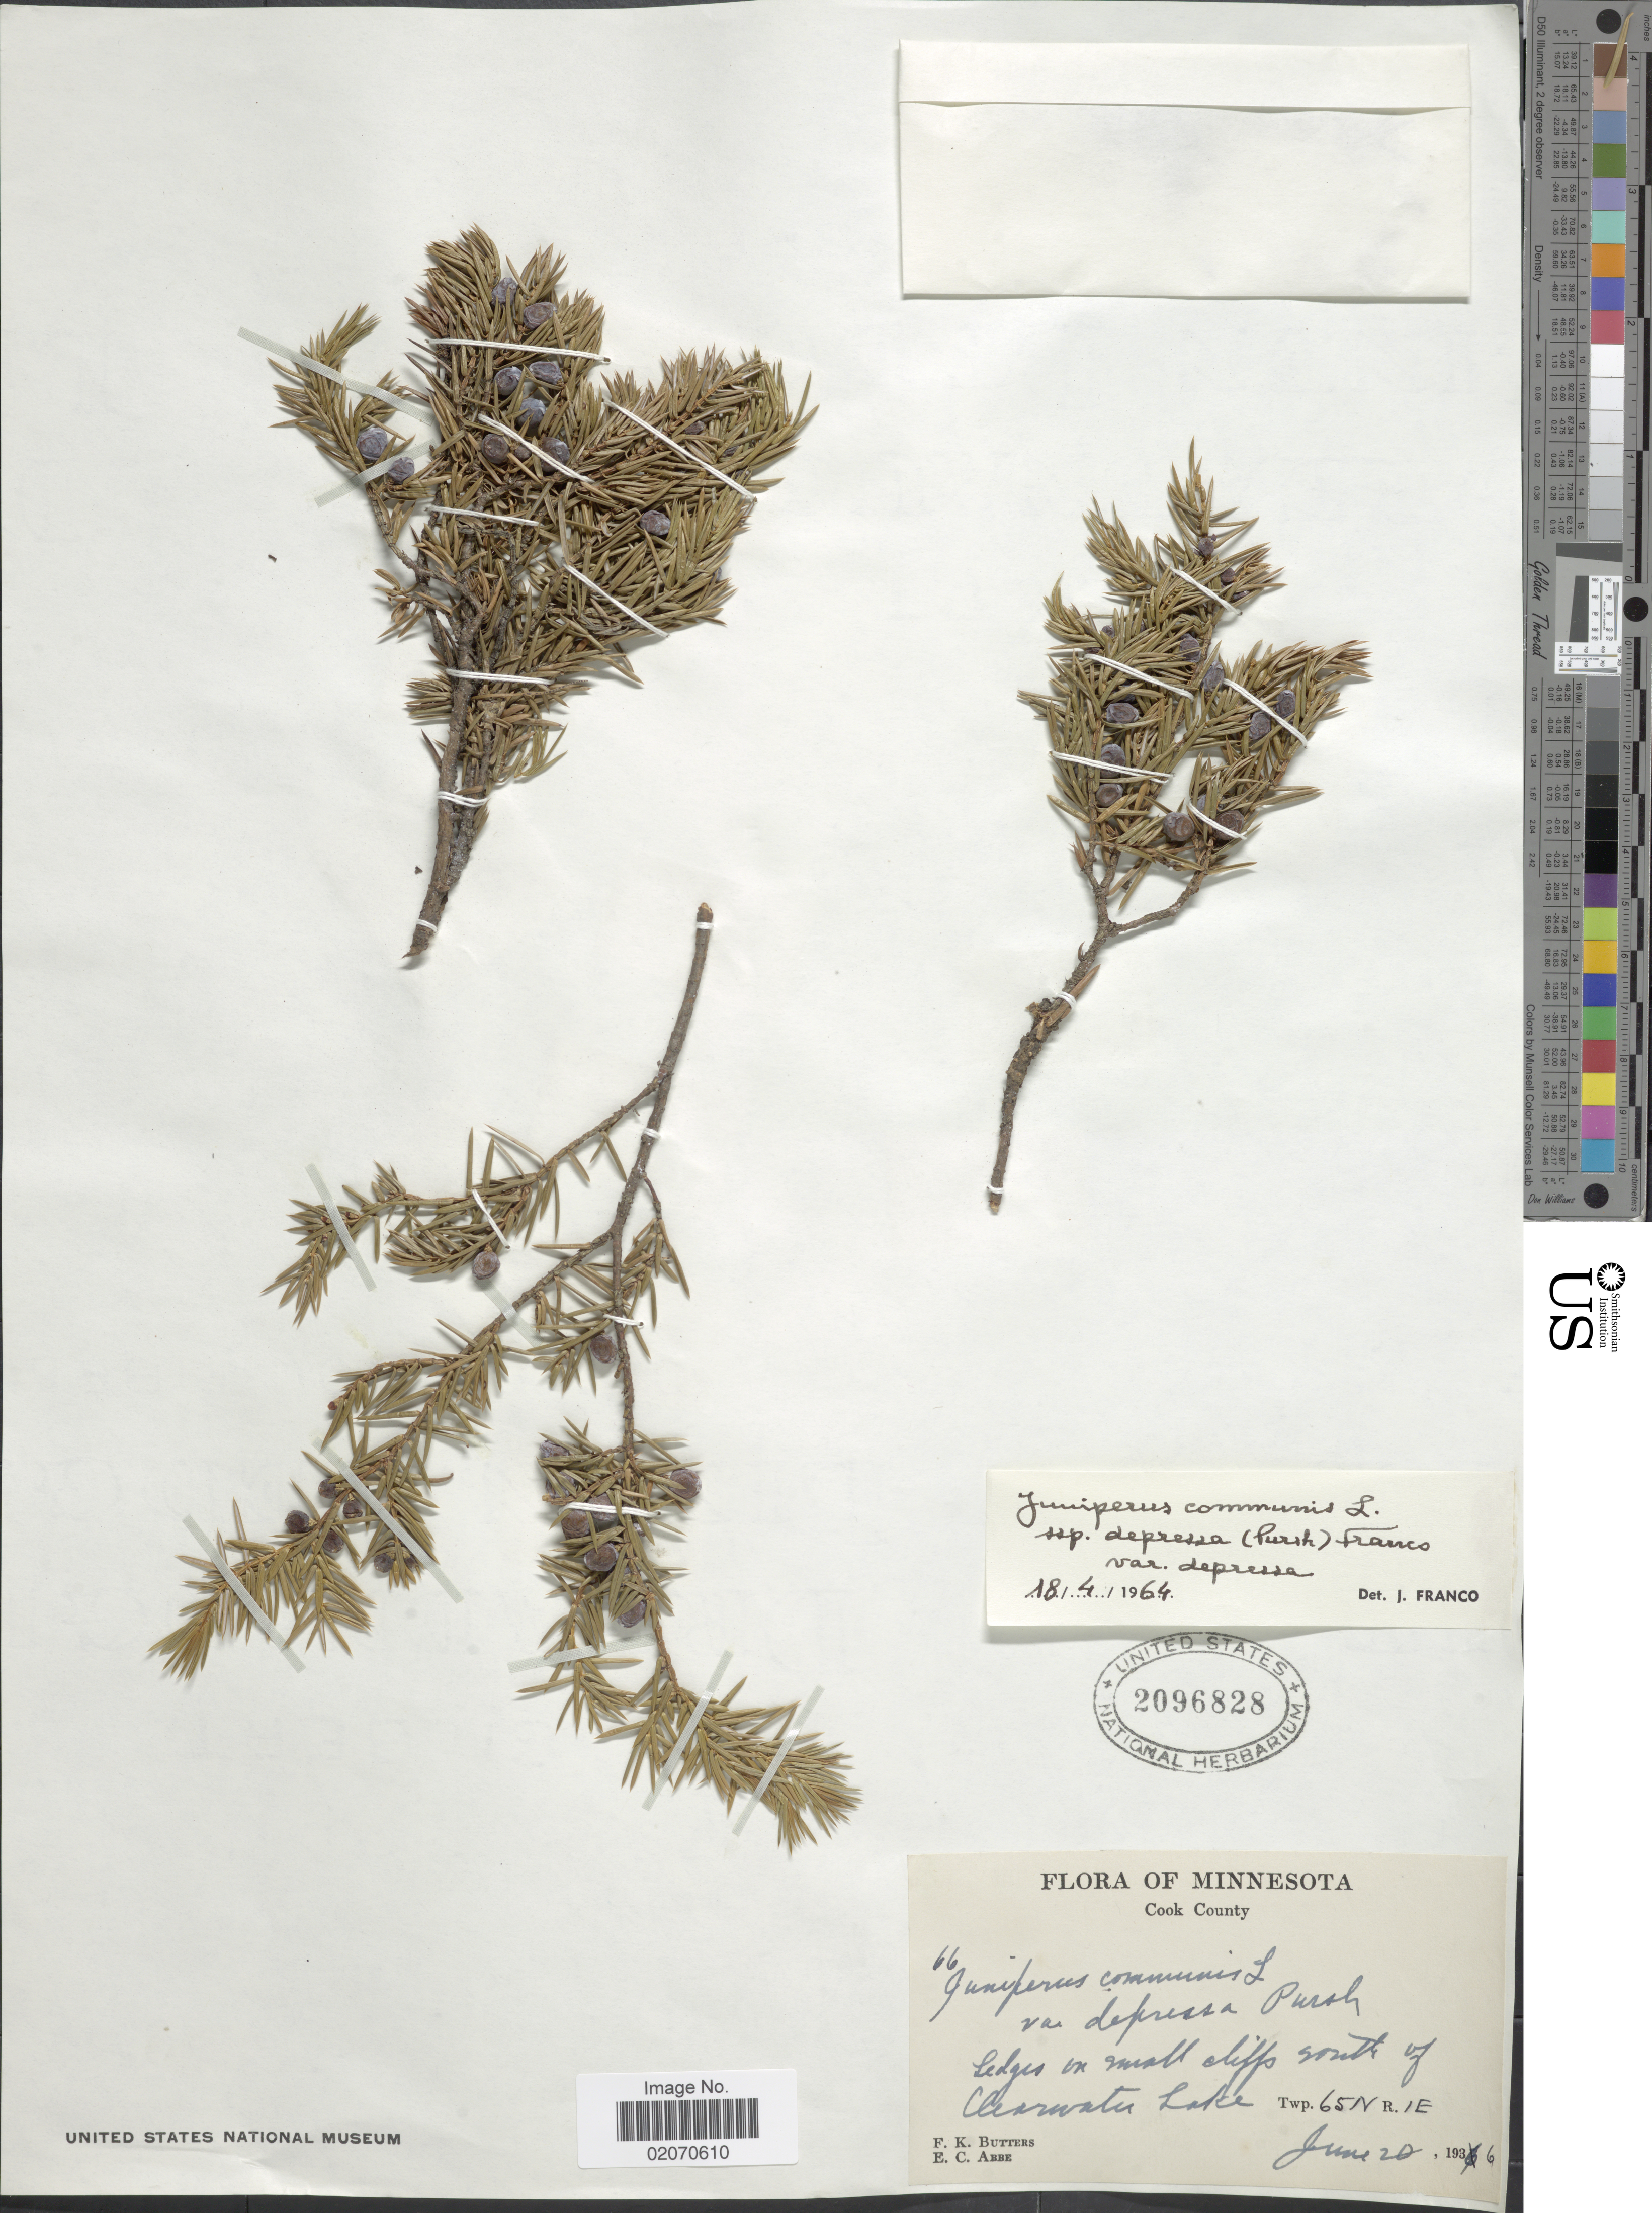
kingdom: Plantae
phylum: Tracheophyta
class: Pinopsida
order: Pinales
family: Cupressaceae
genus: Juniperus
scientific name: Juniperus communis var. depressa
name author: Pursh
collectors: F. K. Butters & E. C. Abbe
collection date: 1836-06-20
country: United States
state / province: Minnesota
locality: Cook County, Ledges on small cliffs south of Clearwater Lake Twp. 65N R. 1E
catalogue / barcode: US 2096828